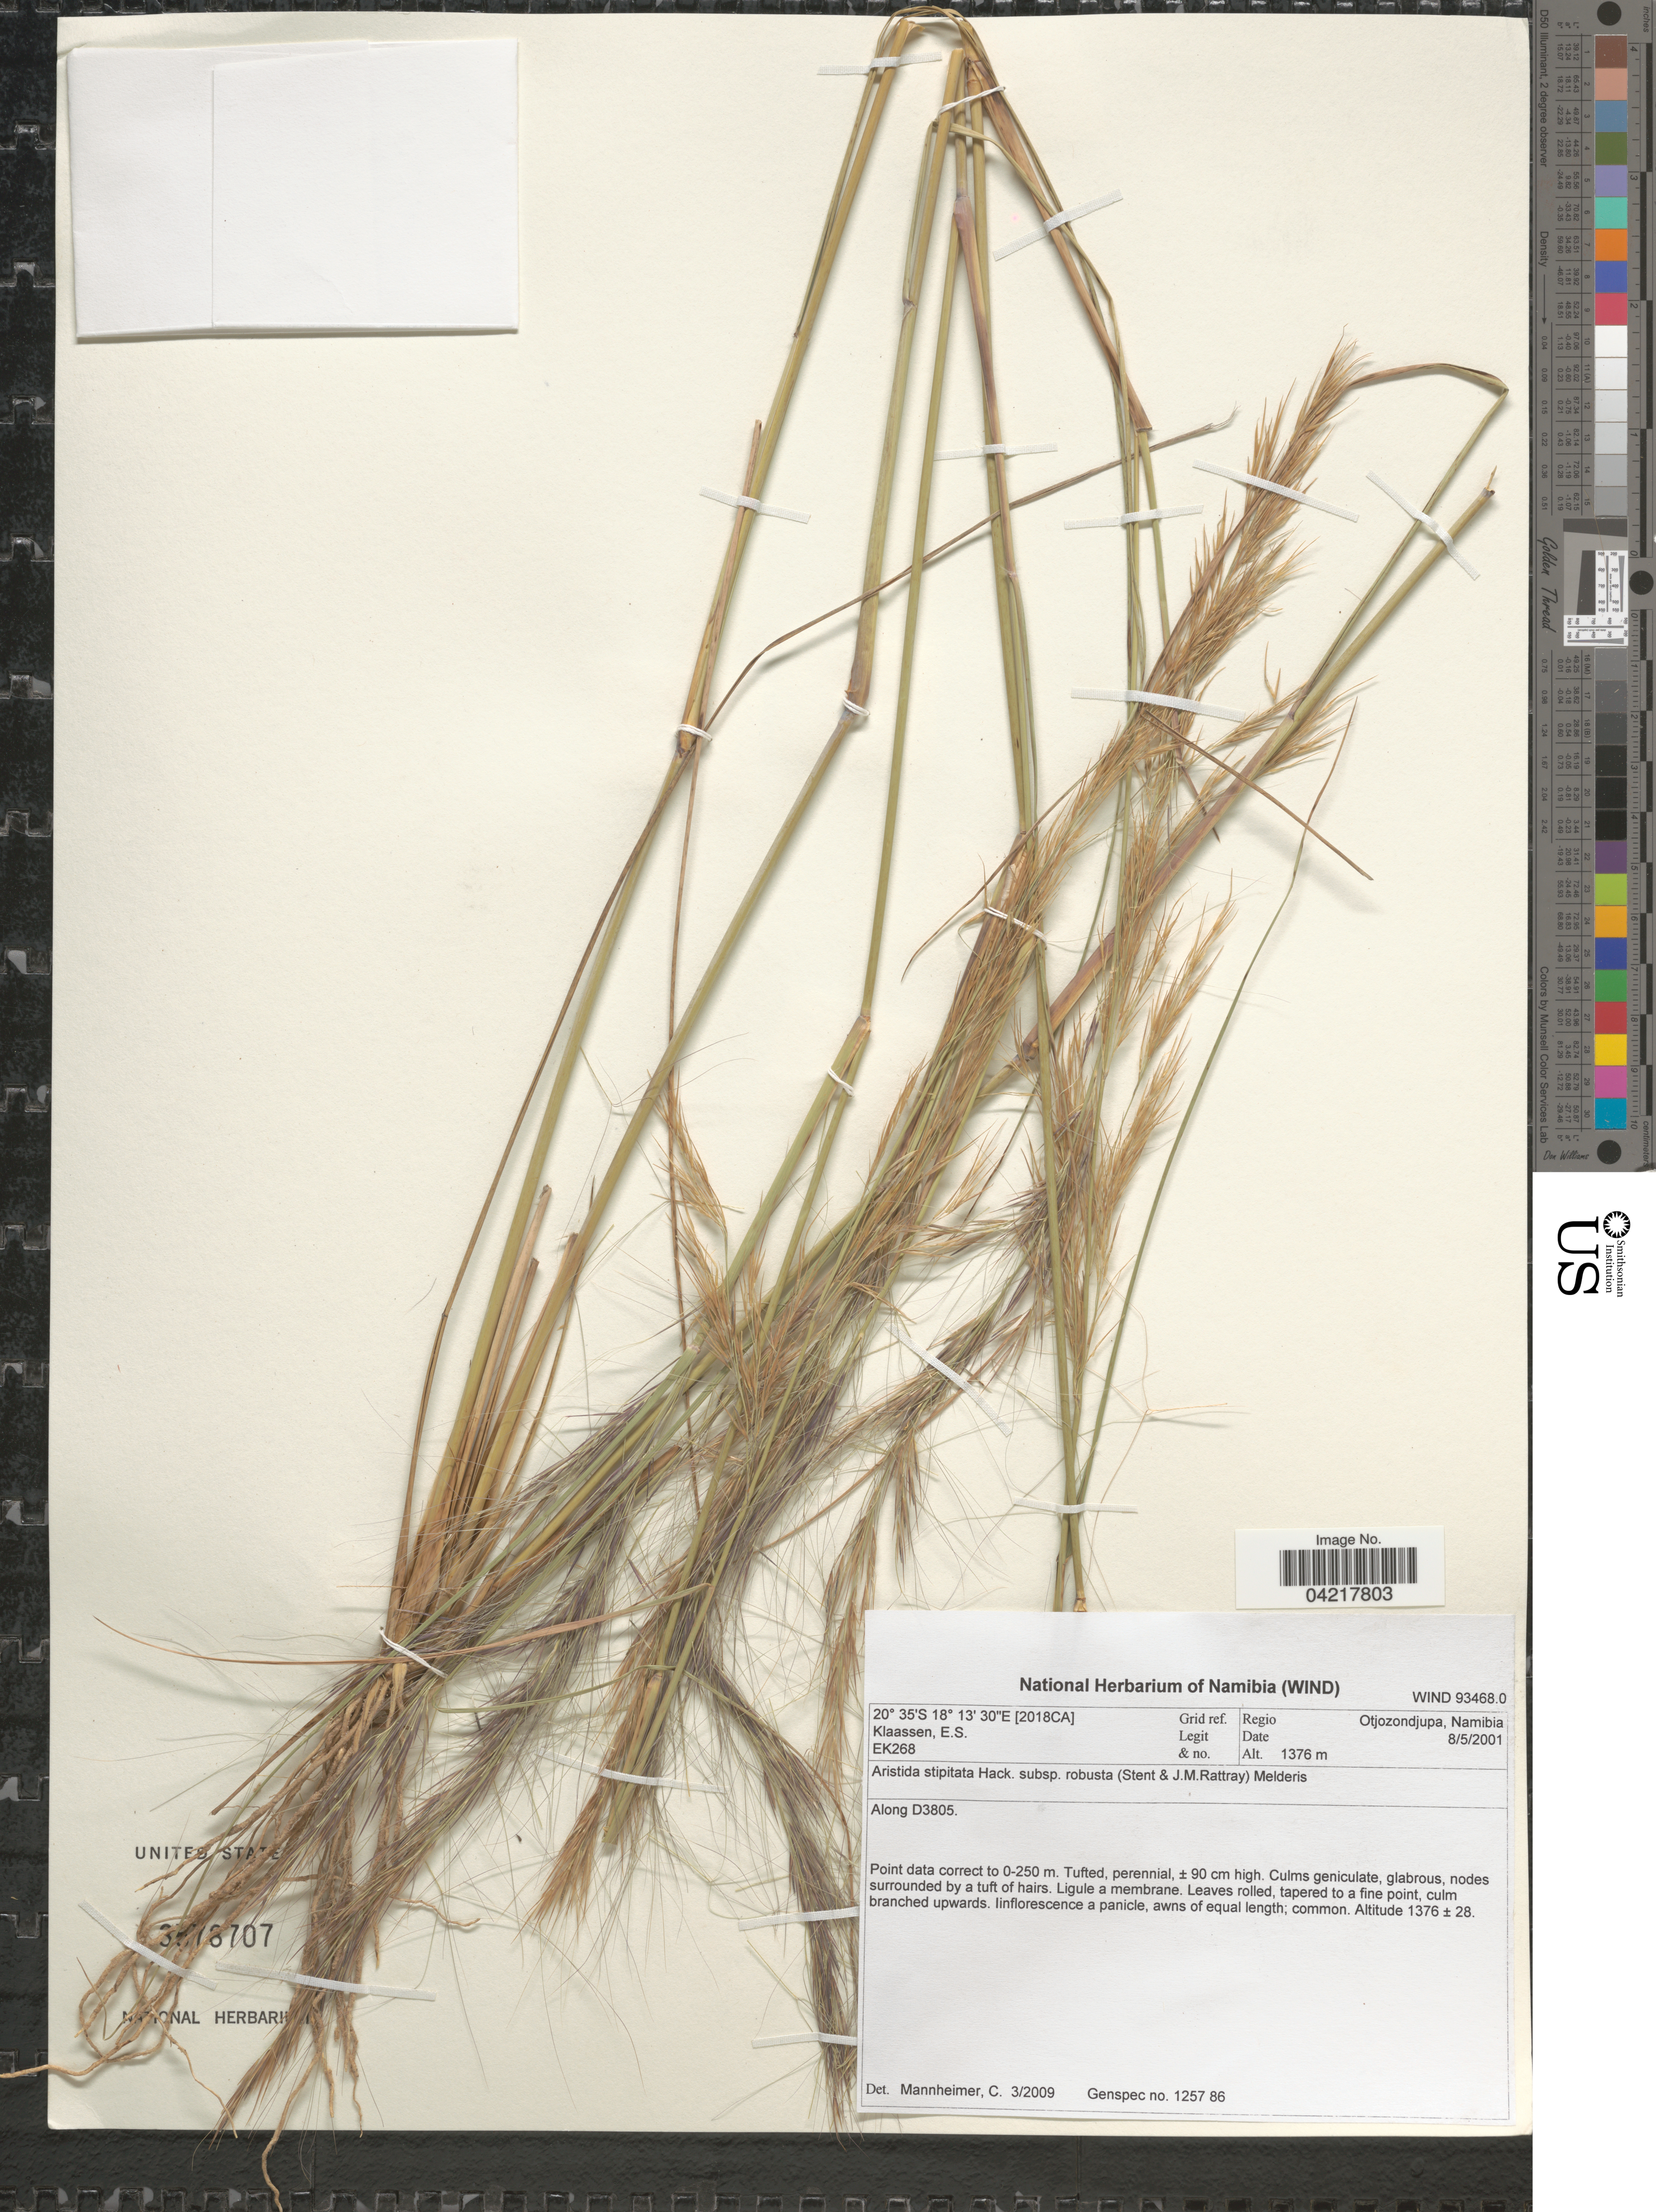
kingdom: Plantae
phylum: Tracheophyta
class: Liliopsida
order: Poales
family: Poaceae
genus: Aristida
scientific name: Aristida stipitata var. graciliflora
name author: (Pilg.) De Winter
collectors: E. S. Klaassen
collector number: EK268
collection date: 2001-05-08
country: Namibia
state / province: Otjozondjupa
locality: [2018CA] Grid ref. Regio Otjozondjupa. Along D3805.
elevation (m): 1376